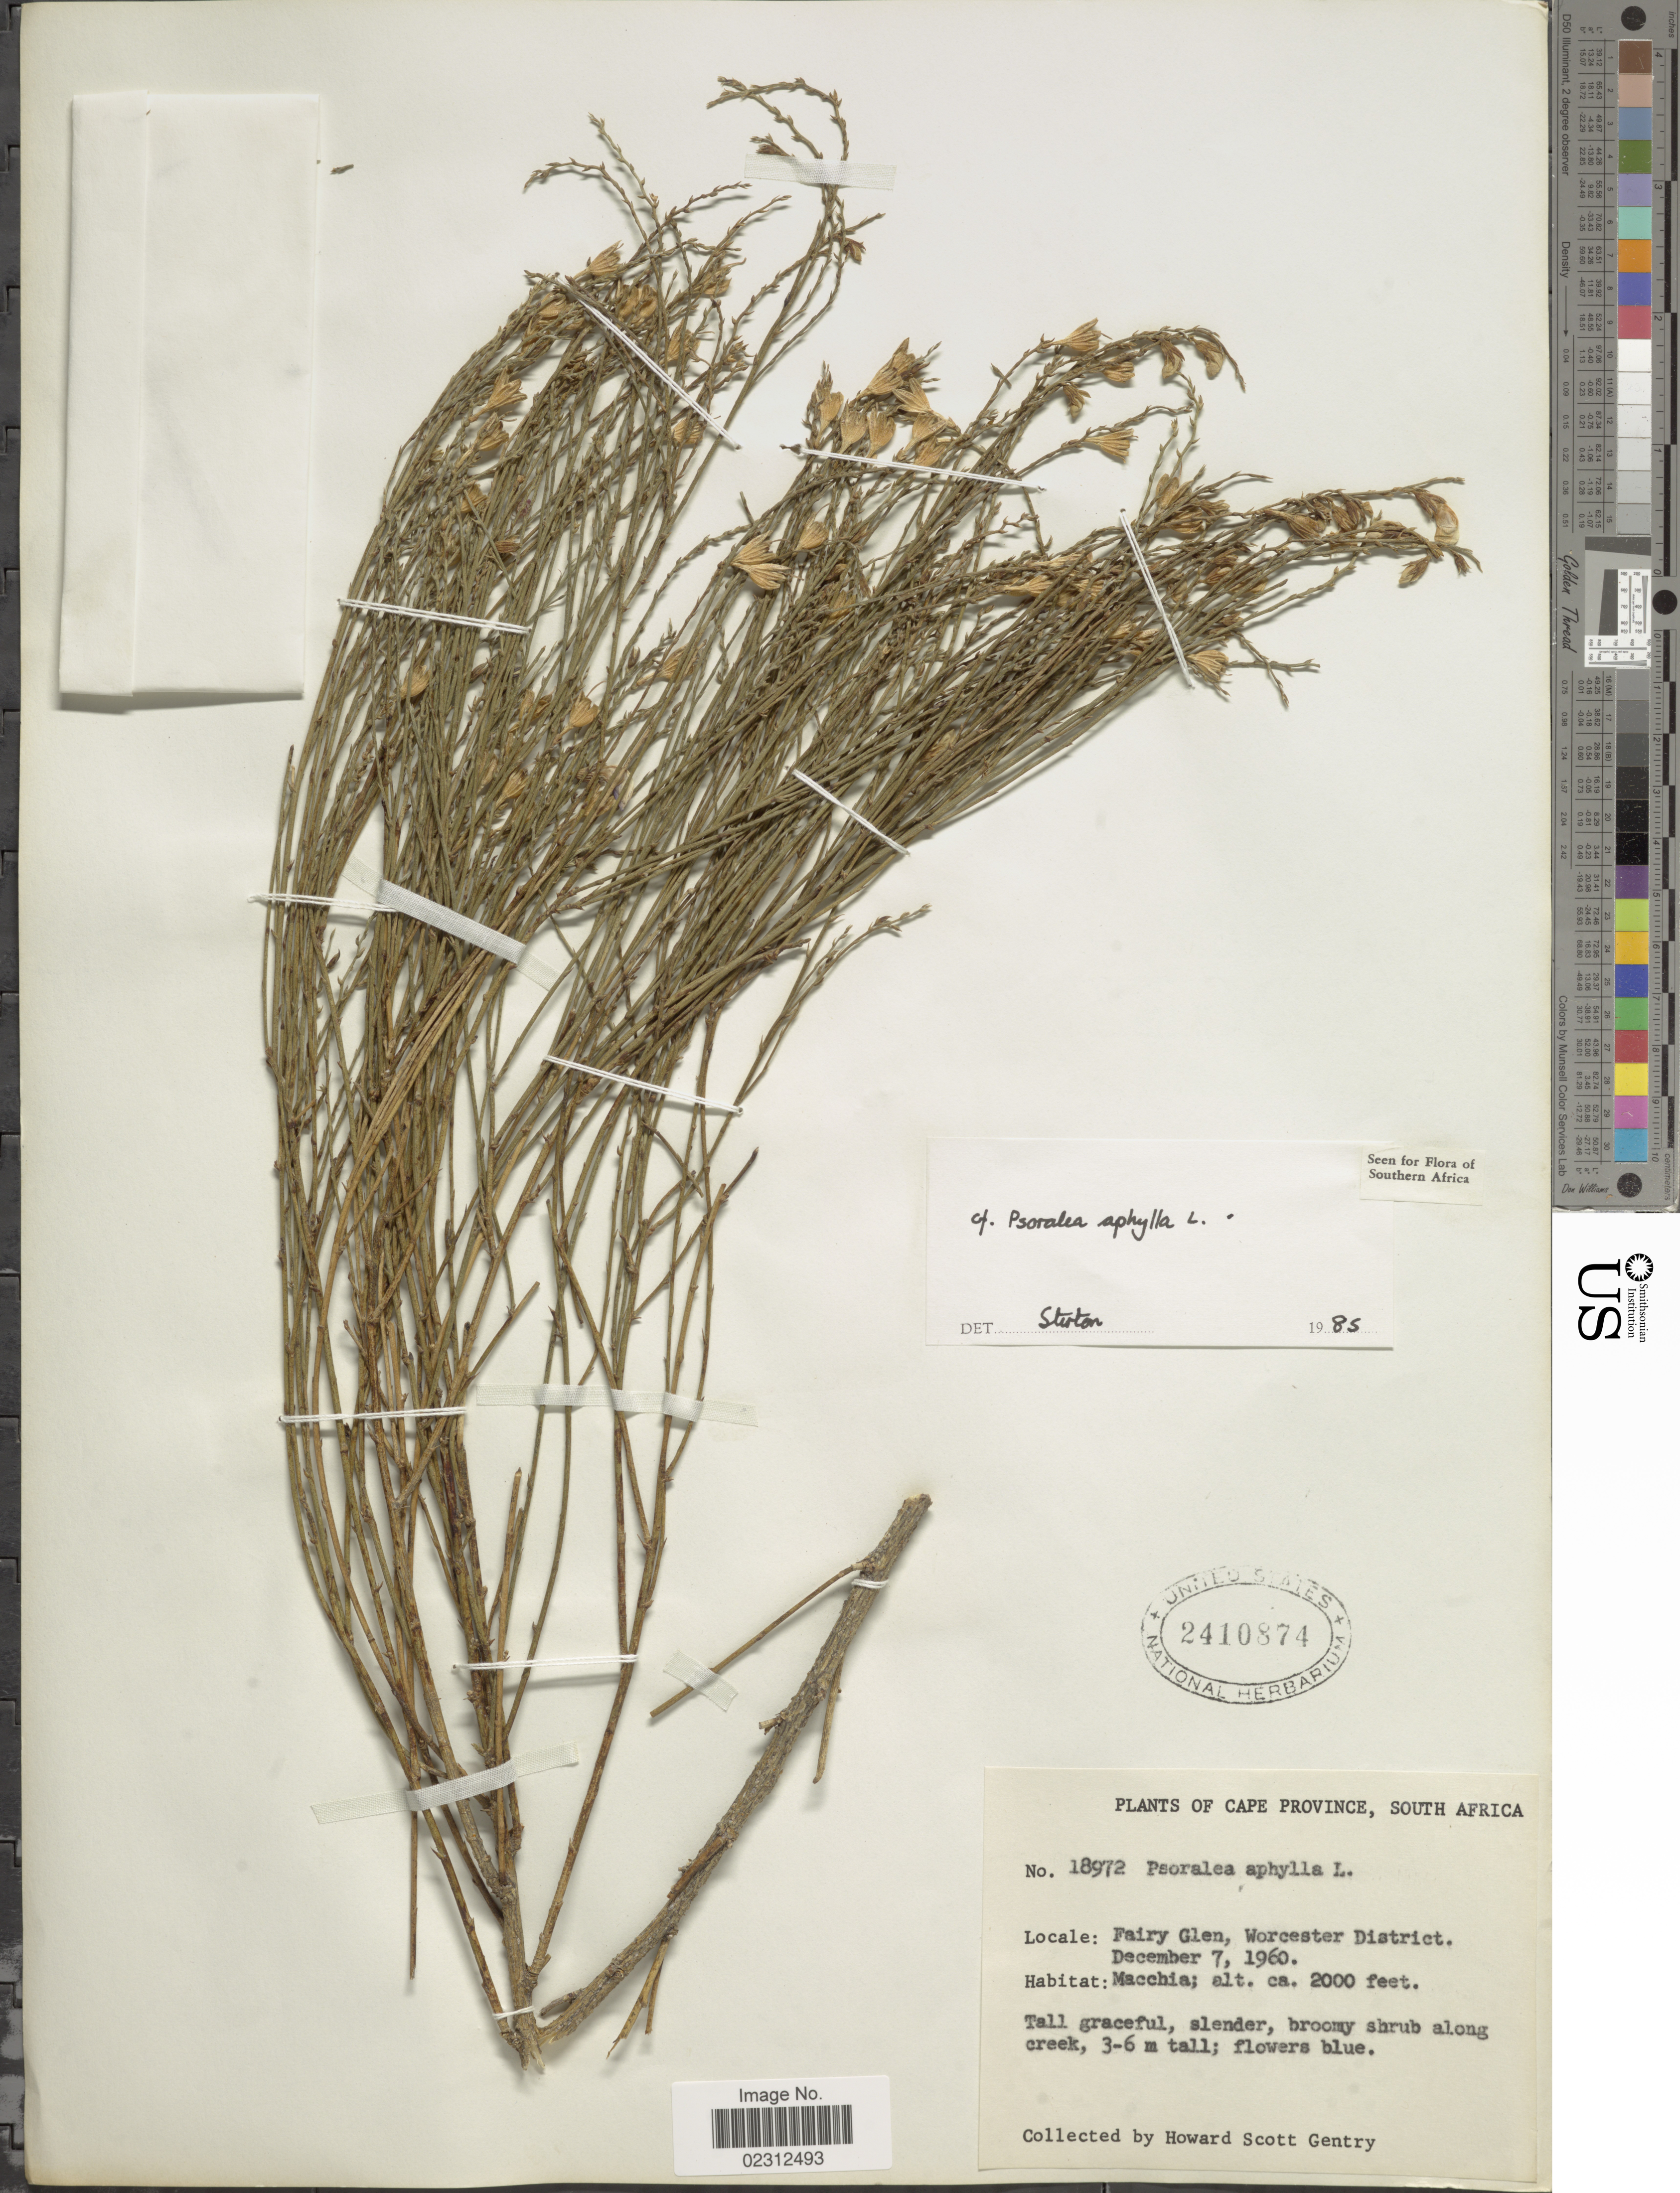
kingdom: Plantae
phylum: Tracheophyta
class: Magnoliopsida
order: Fabales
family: Fabaceae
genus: Psoralea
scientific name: Psoralea aphylla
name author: L.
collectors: H. S. Gentry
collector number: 18972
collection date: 1960-12-07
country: South Africa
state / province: Western Cape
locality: Fairy Glen, Worcester District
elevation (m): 610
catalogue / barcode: US 2410874